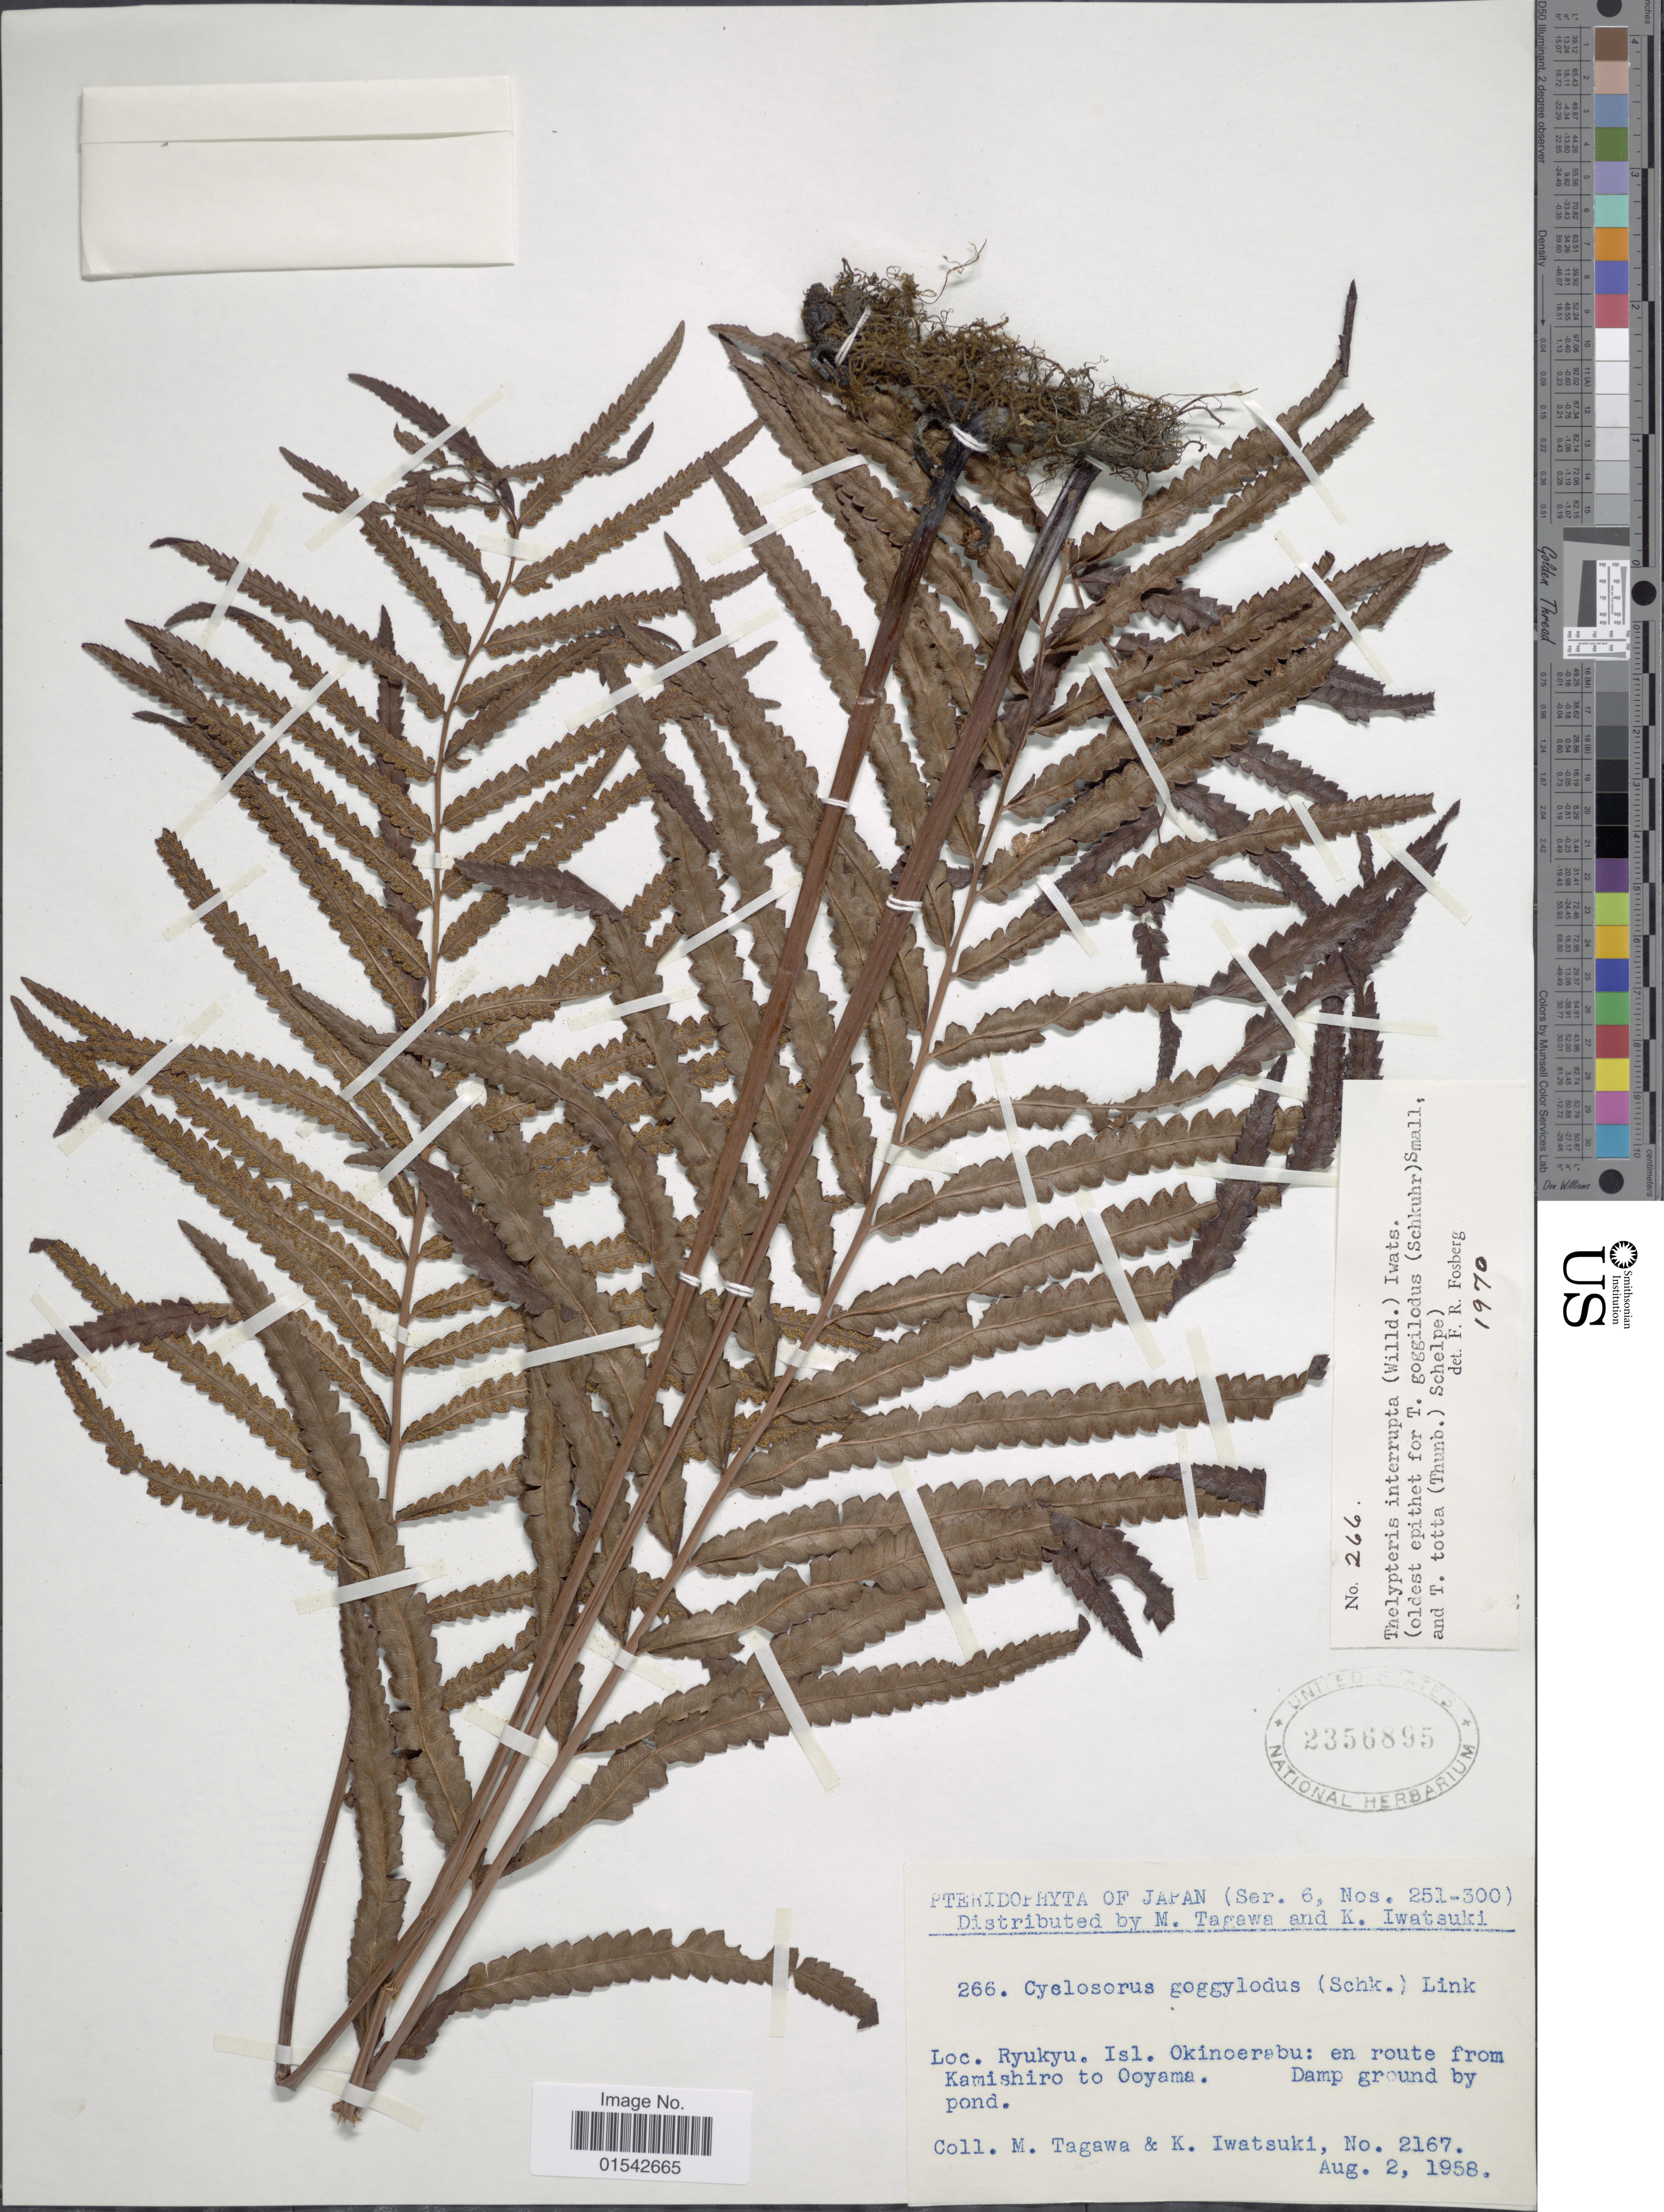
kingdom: Plantae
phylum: Tracheophyta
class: Polypodiopsida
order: Polypodiales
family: Thelypteridaceae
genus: Cyclosorus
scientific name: Cyclosorus interruptus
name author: (Willd.) H. Itô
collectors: M. Tagawa & K. Iwatsuki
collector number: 2167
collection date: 1958-08-02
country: Japan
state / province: Okinawa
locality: Ryukyu Isl. Okinoerabu: en route from Kamishiro to Ooyama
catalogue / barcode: US 2356895